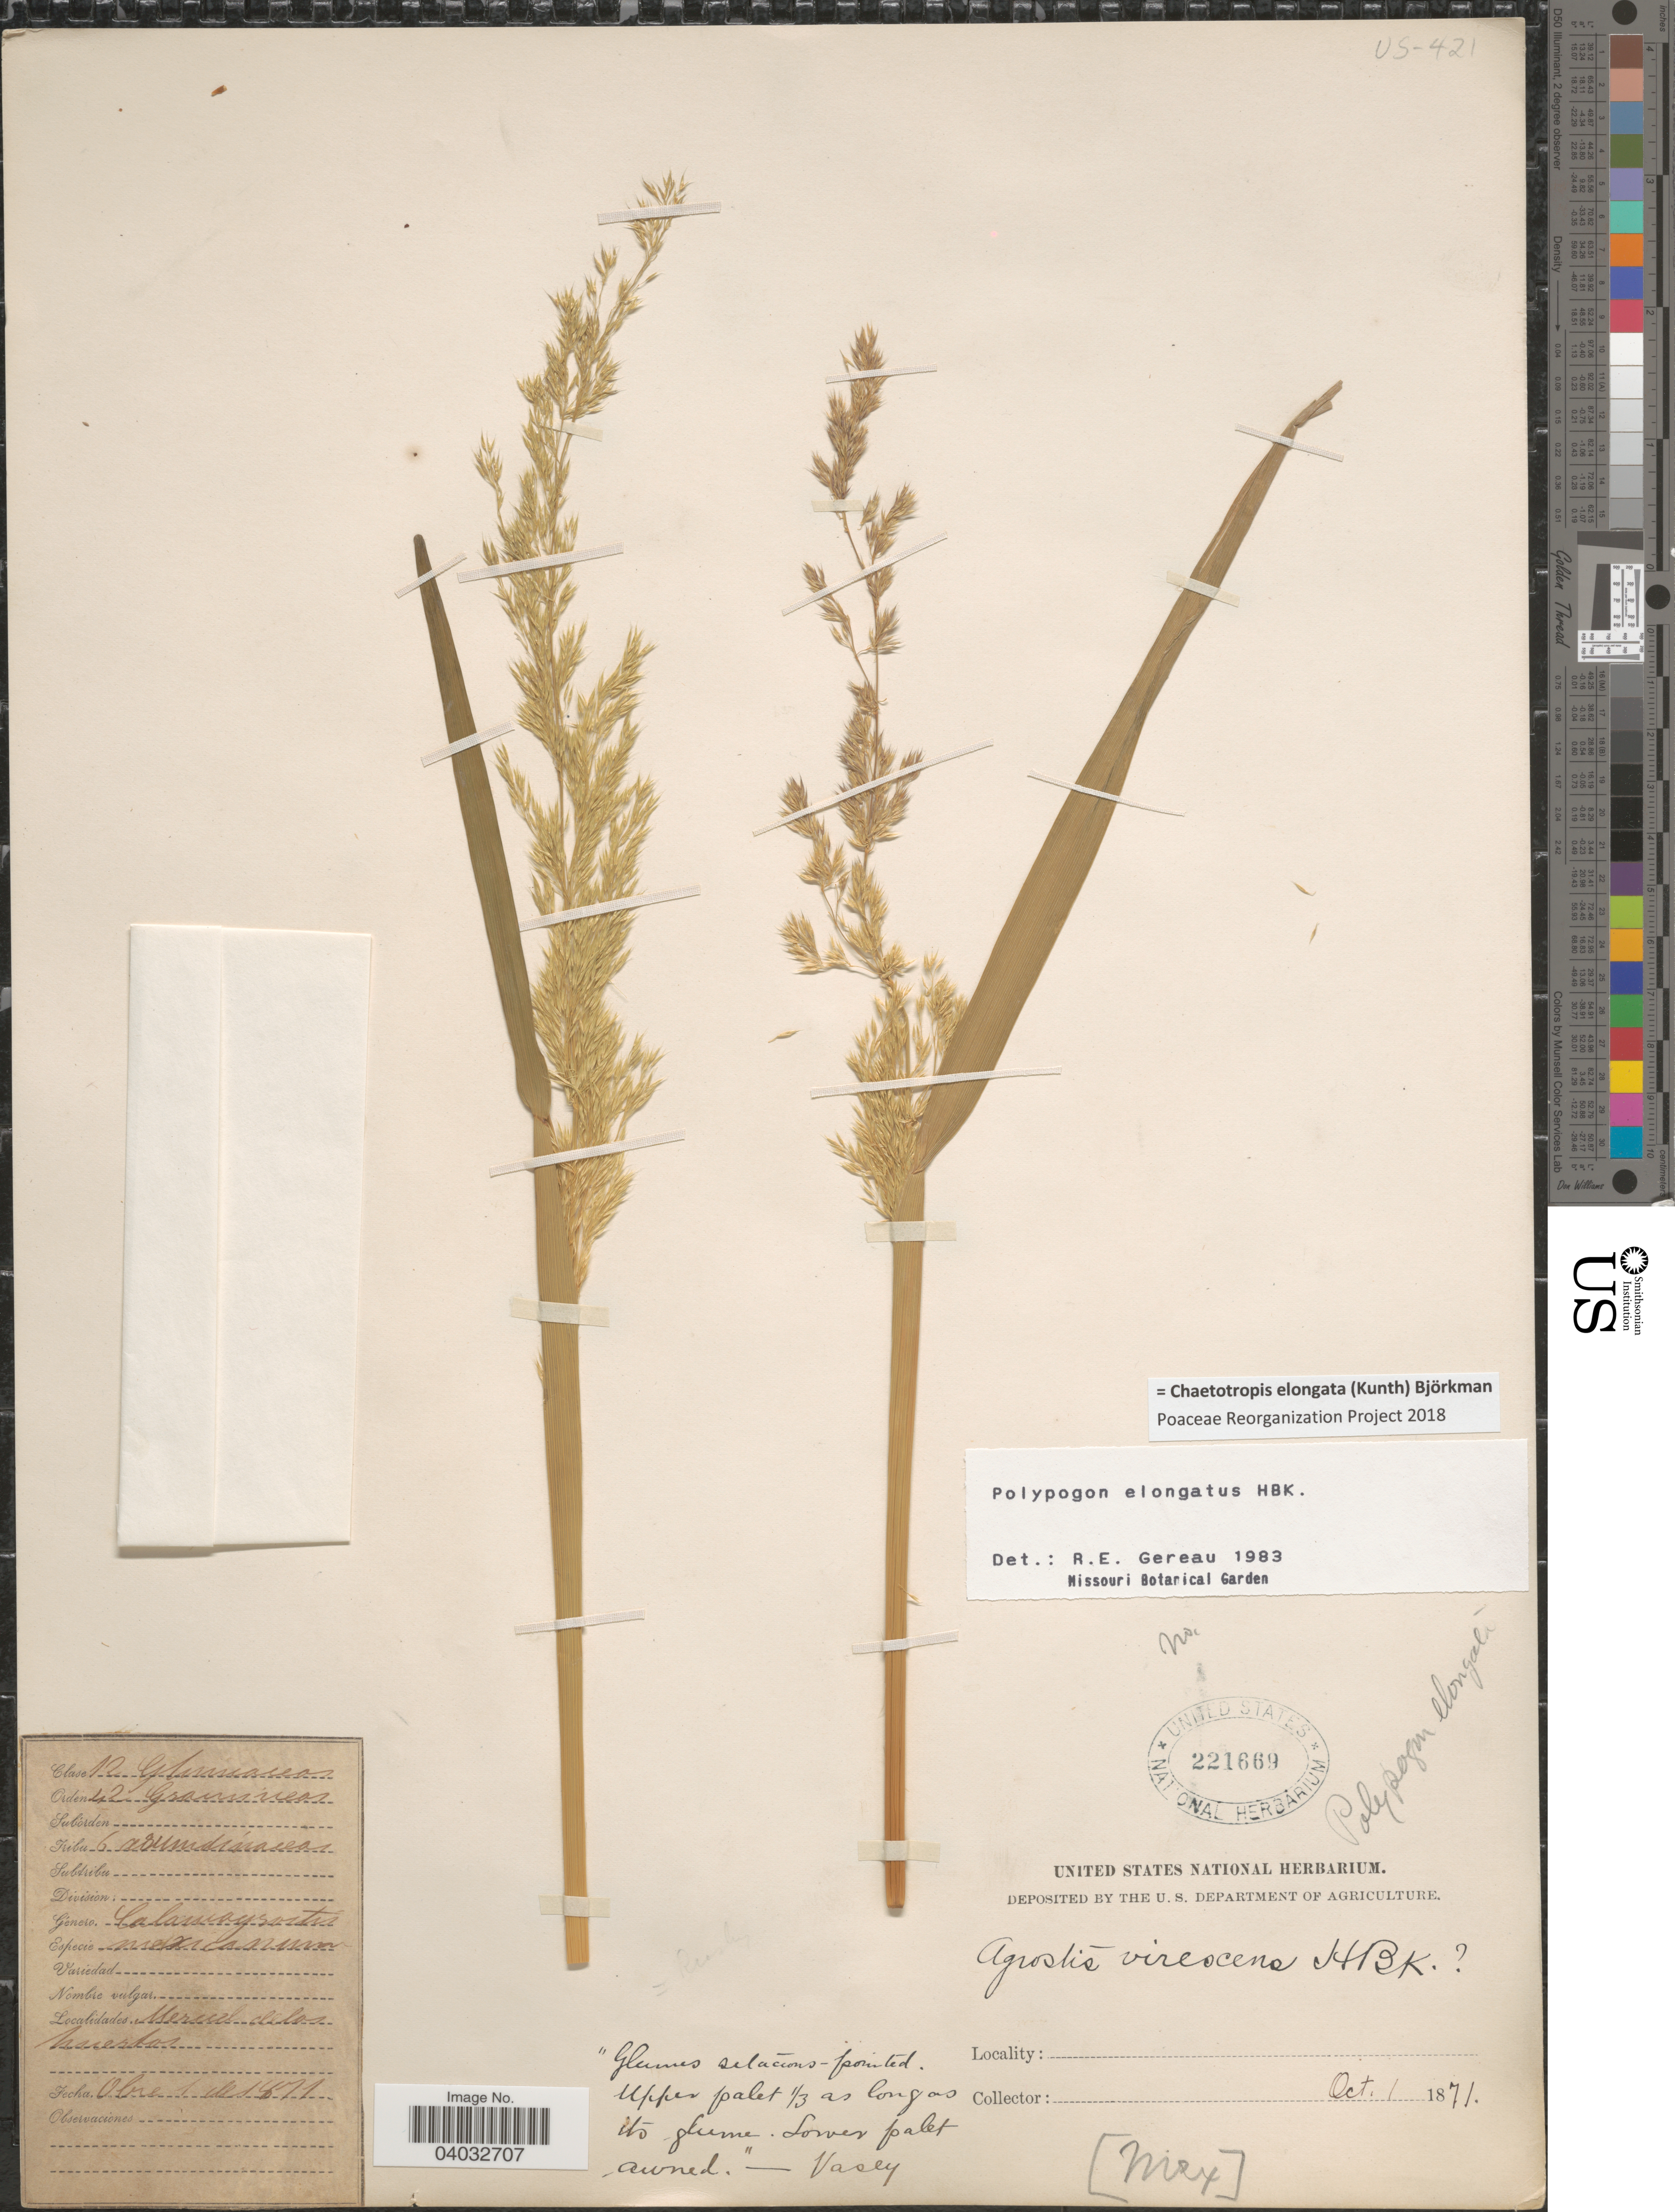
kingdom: Plantae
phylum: Tracheophyta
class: Liliopsida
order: Poales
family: Poaceae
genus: Chaetotropis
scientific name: Chaetotropis elongata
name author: (Kunth) Björkman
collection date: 1871-10-01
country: Mexico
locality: Mercuel de los Muertos.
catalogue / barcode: US 221669